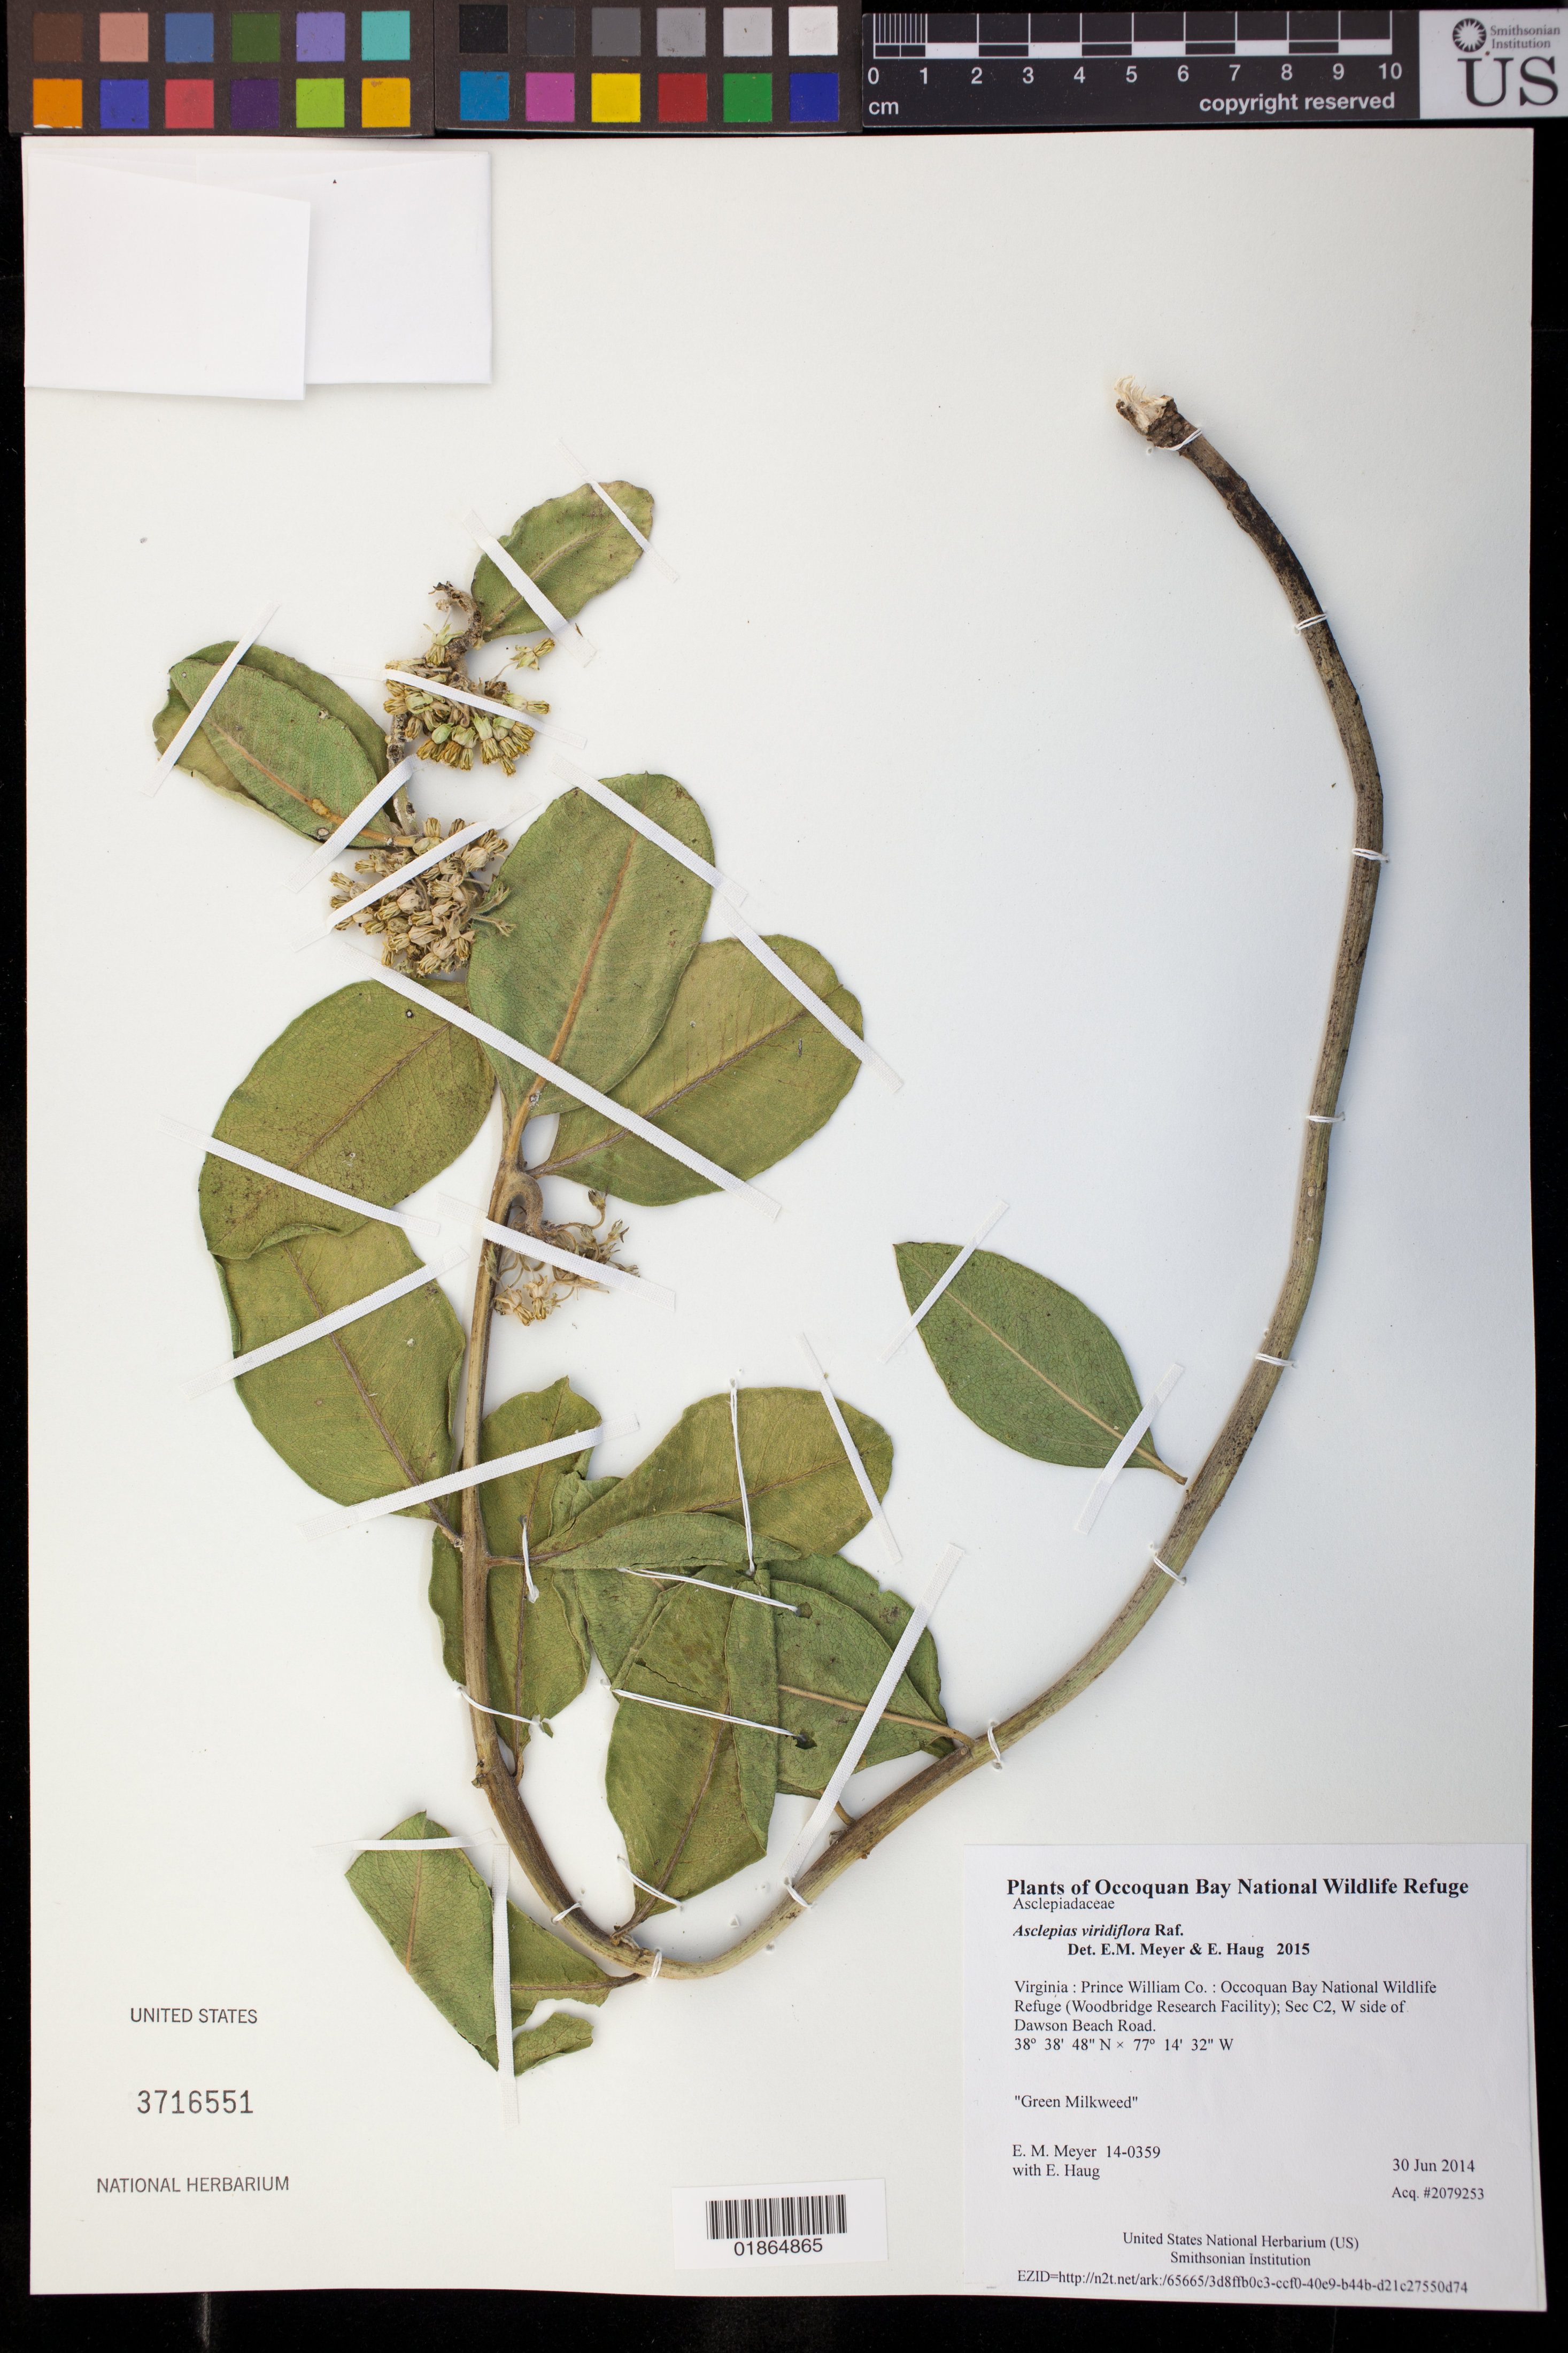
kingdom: Plantae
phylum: Tracheophyta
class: Magnoliopsida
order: Gentianales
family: Apocynaceae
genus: Asclepias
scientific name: Asclepias viridiflora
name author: Raf.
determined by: Meyer, E. M.; Haug, E.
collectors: E. M. Meyer & E. Haug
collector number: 14-0359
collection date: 2014-06-30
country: United States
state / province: Virginia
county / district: Prince William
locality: Occoquan Bay National Wildlife Refuge (Woodbridge Research Facility); Sec C2, W side of Dawson Beach Road.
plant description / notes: Green Milkweed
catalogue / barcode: US 3716551